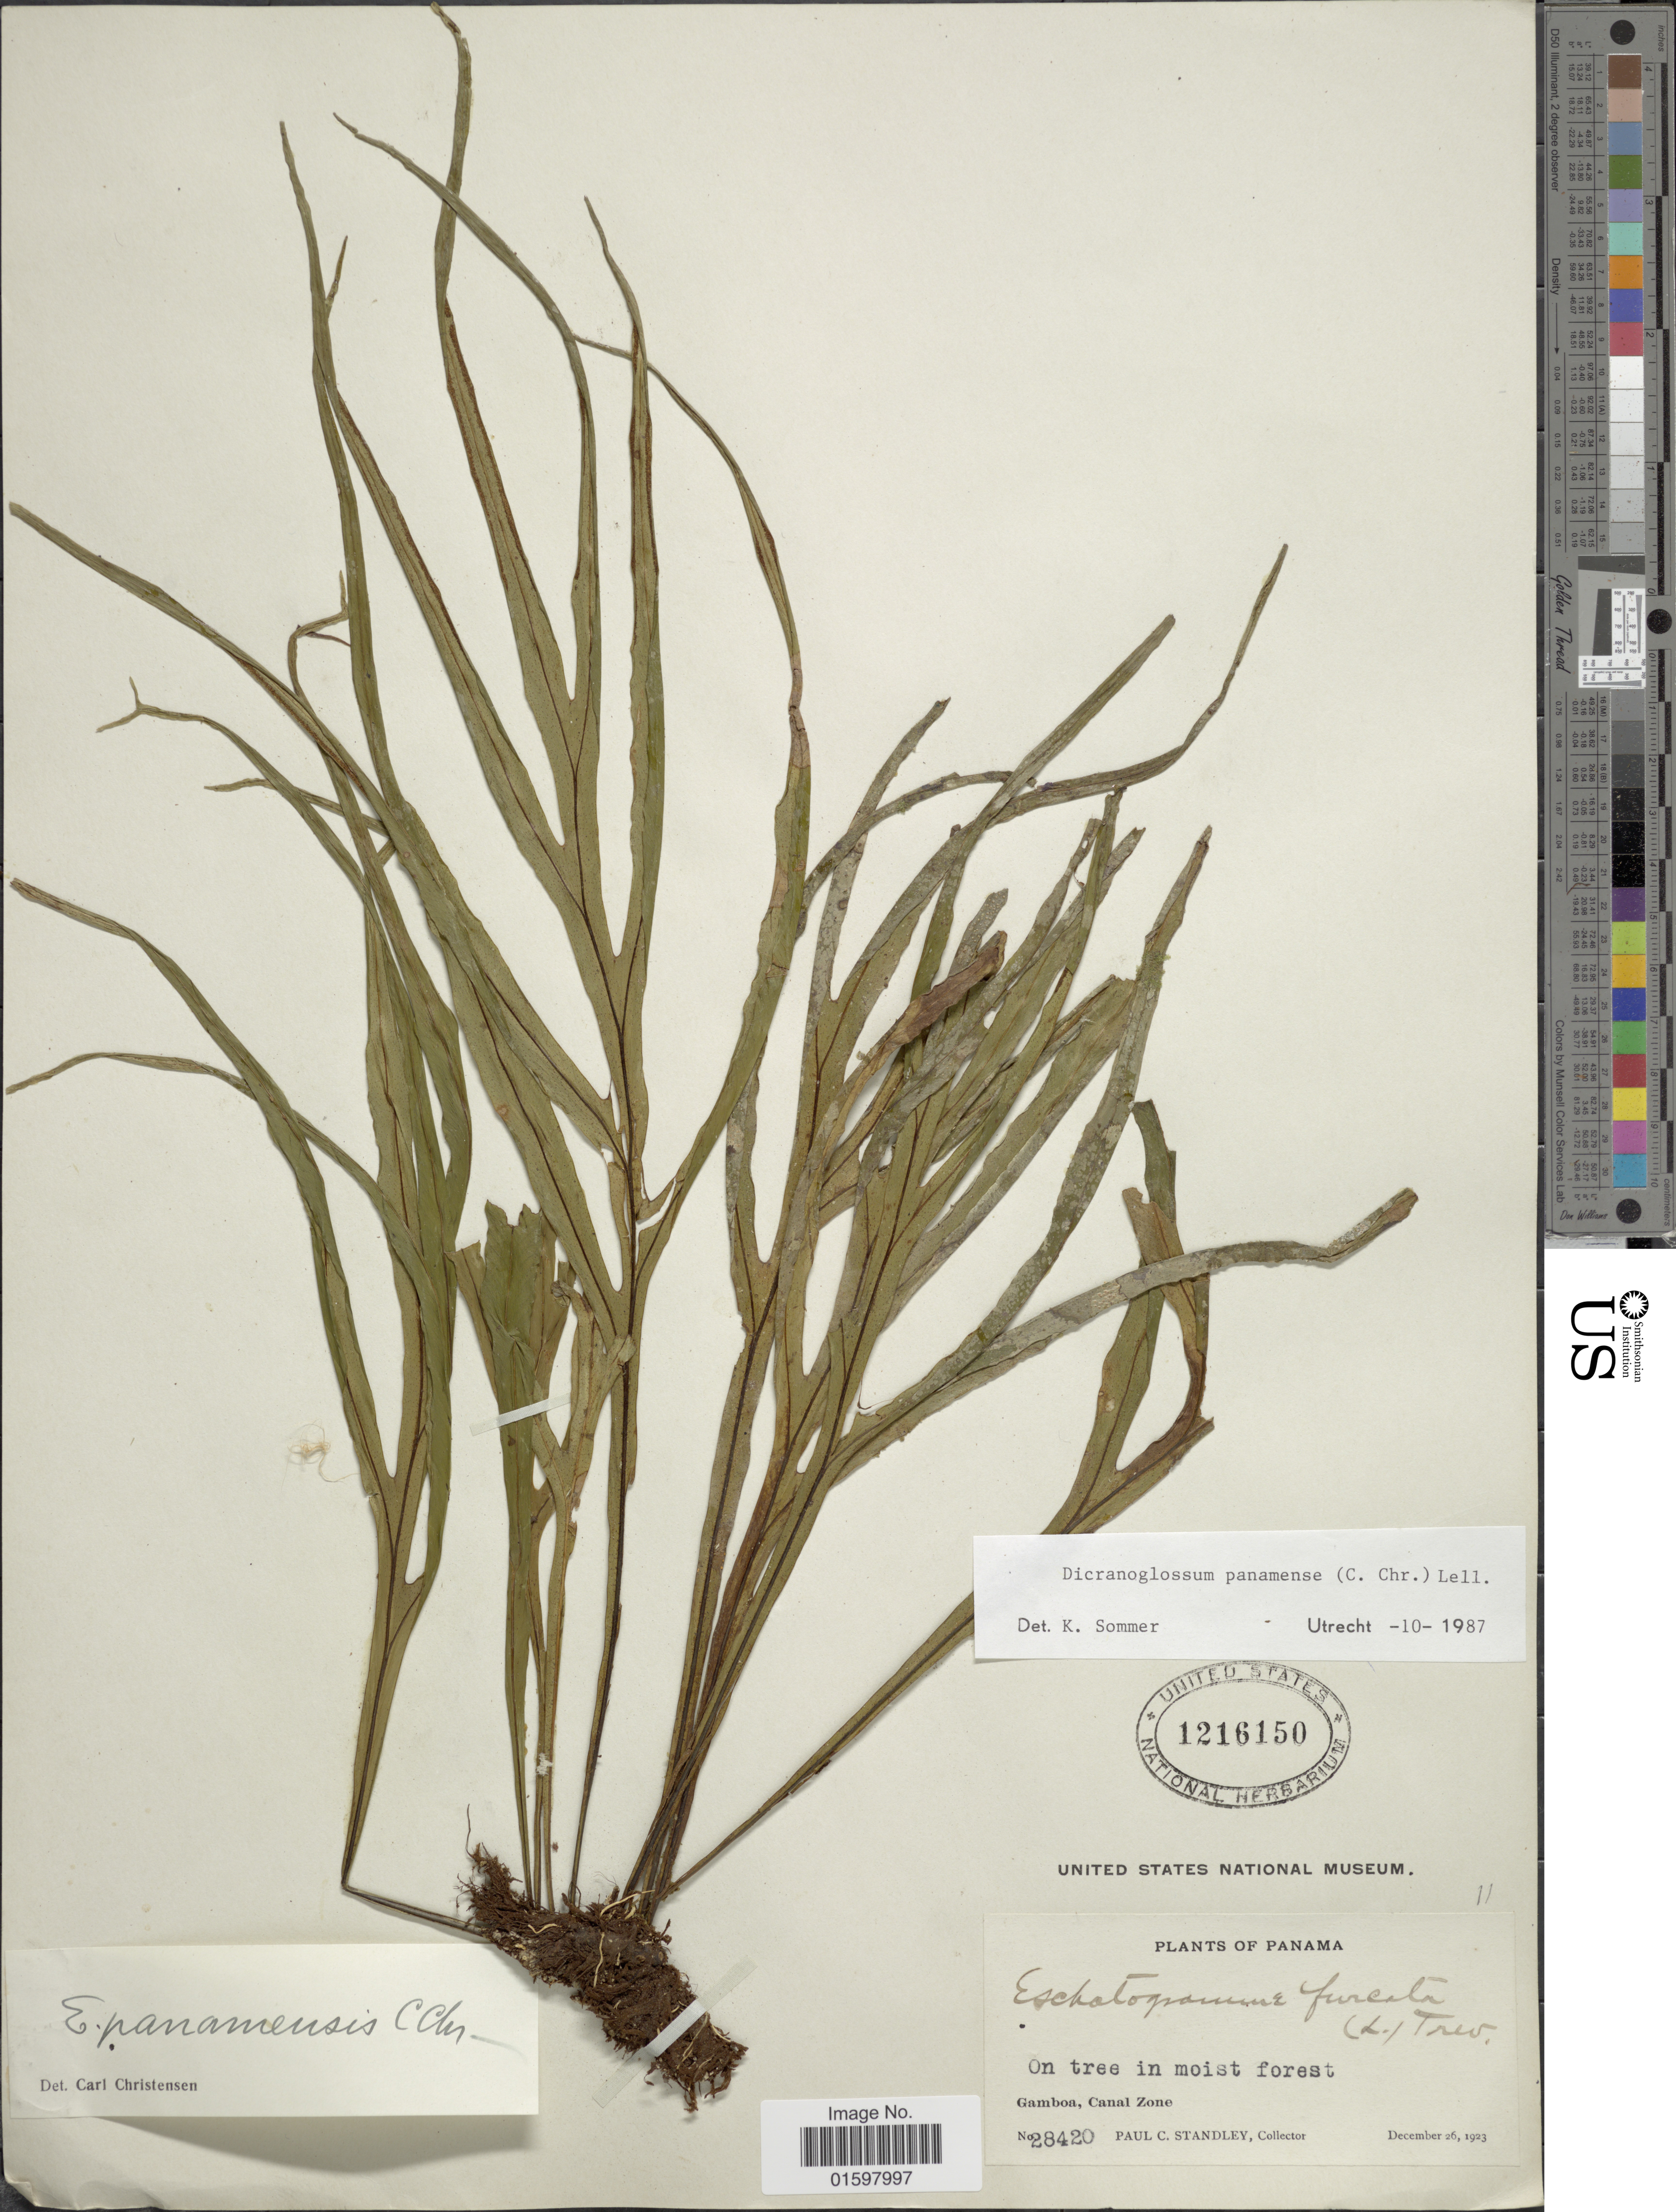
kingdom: Plantae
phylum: Tracheophyta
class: Polypodiopsida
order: Polypodiales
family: Polypodiaceae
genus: Pleopeltis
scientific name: Pleopeltis panamensis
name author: (Weath.) Pic. Serm.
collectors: P. C. Standley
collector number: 28420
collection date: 1923-12-26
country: Panama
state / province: Colón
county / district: Canal Zone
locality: Gamboa, Canal Zone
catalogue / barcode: US 1216150